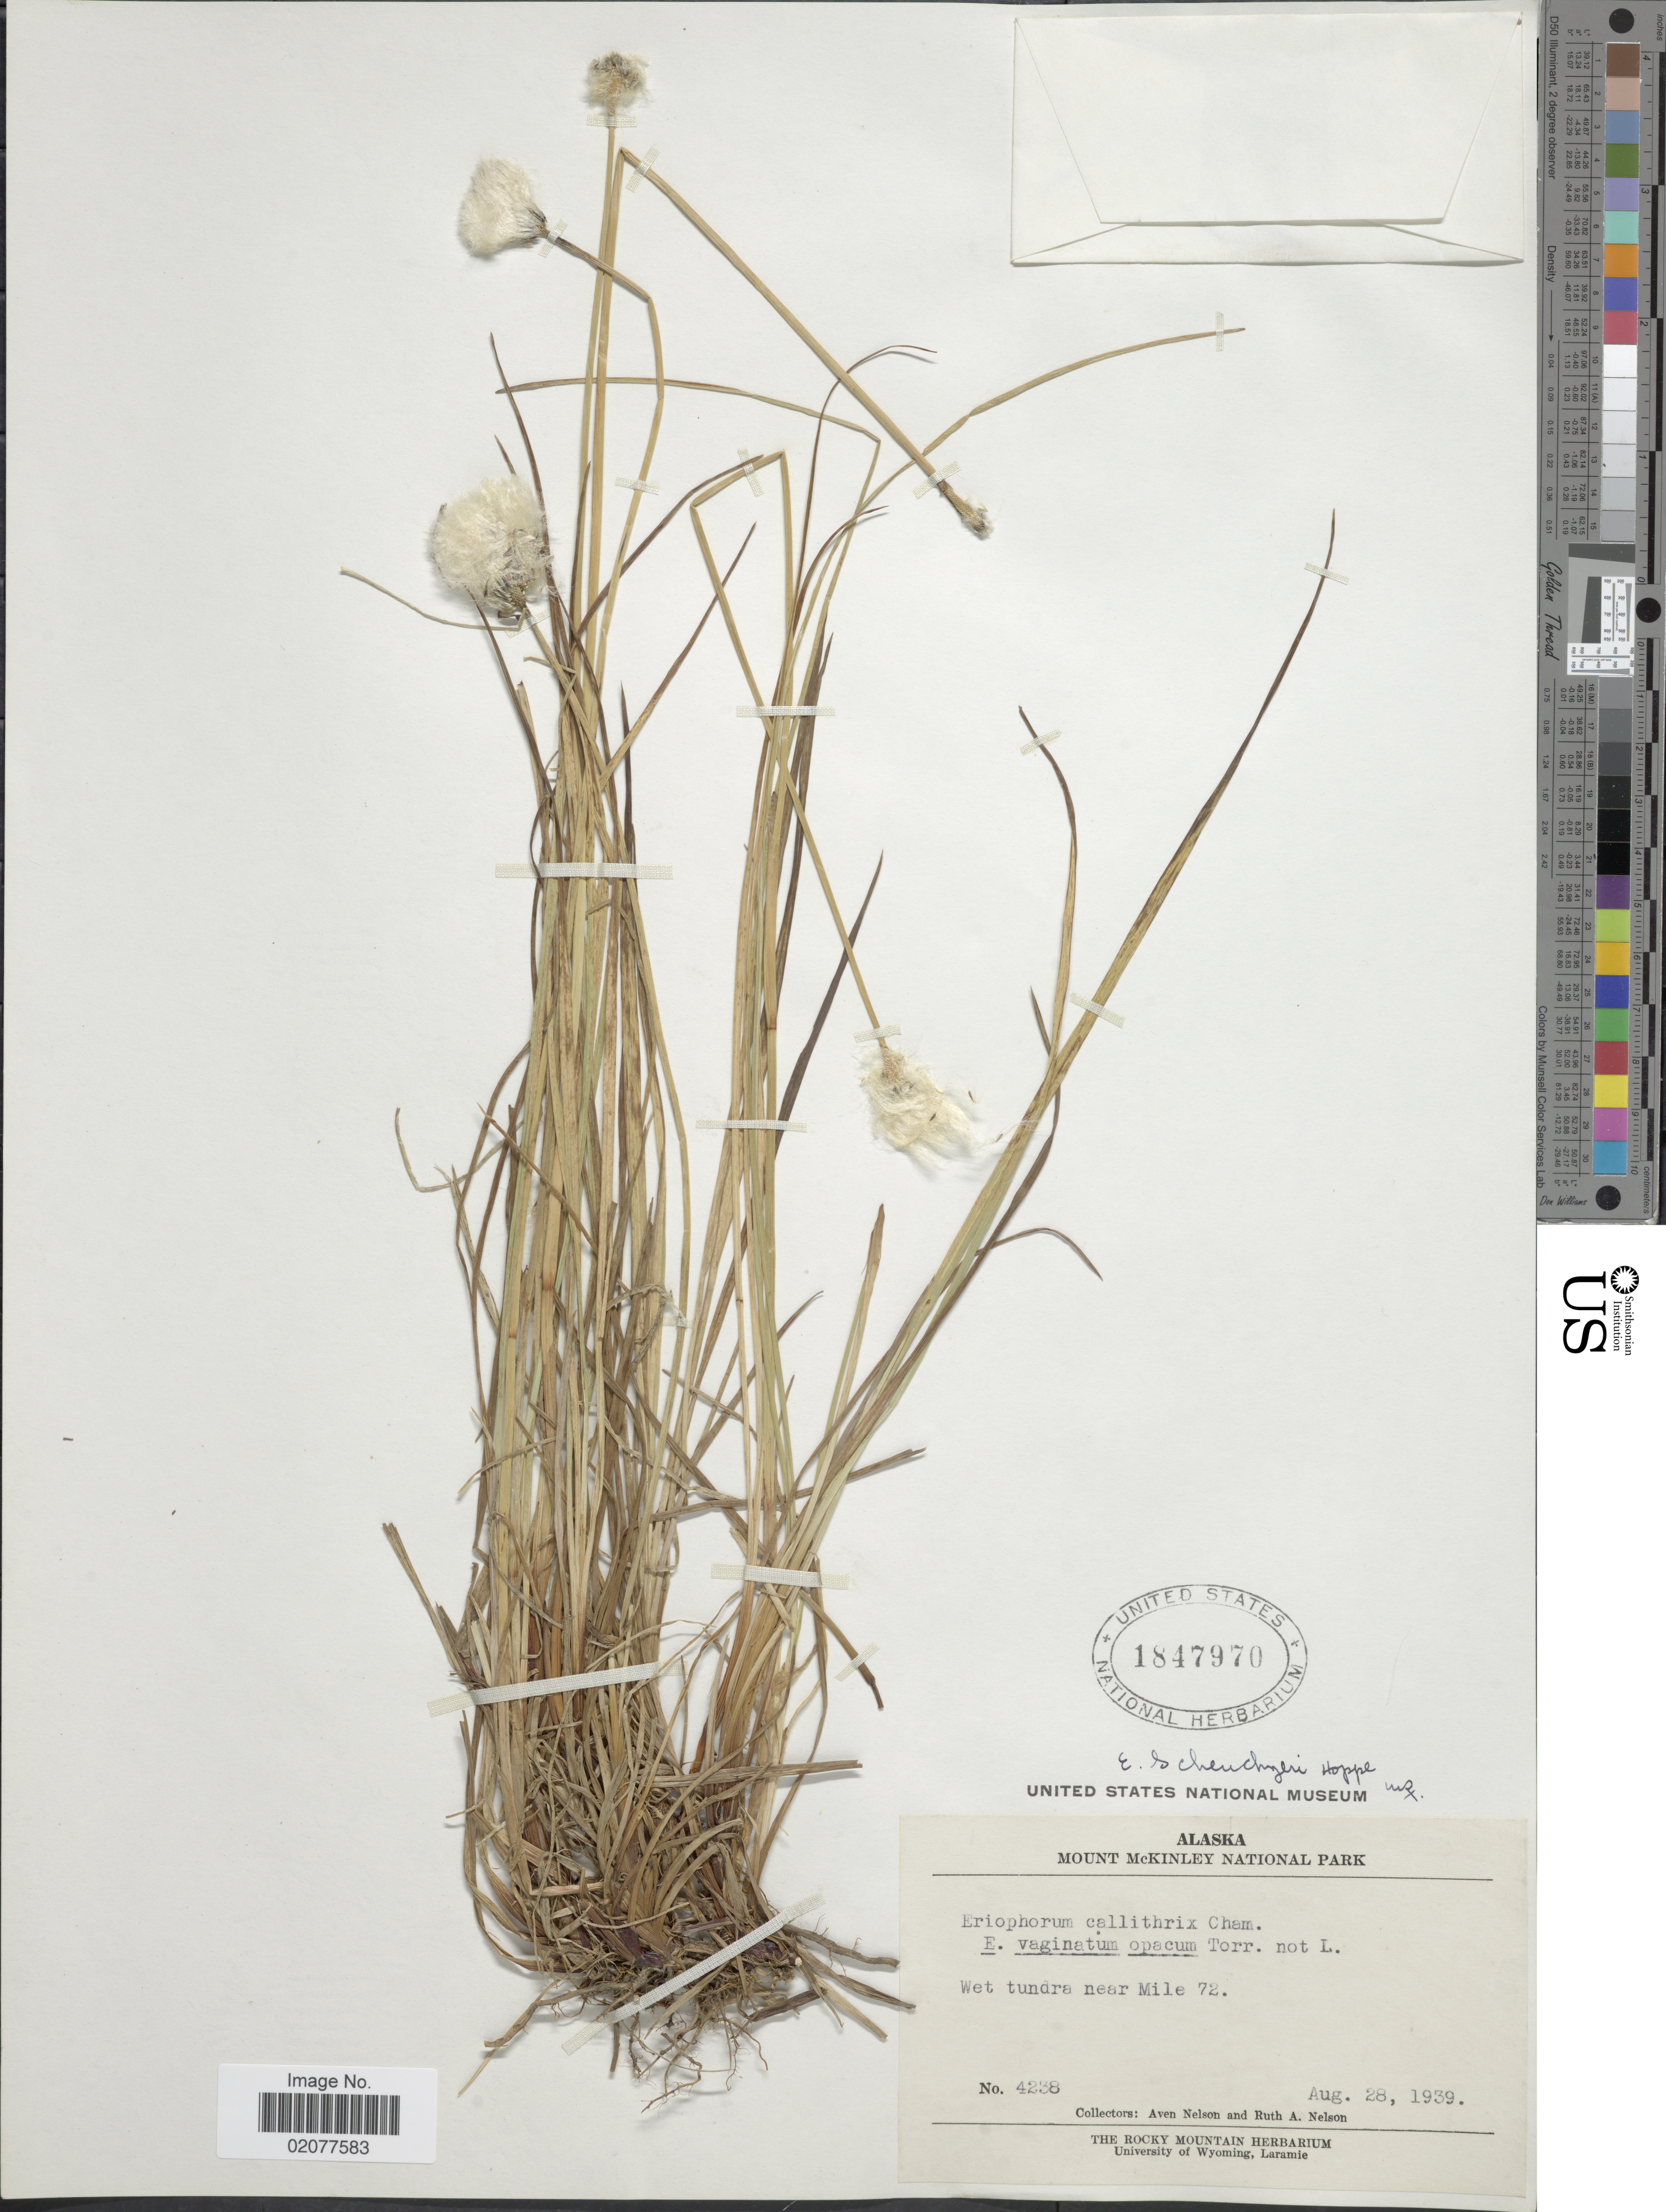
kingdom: Plantae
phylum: Tracheophyta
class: Liliopsida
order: Poales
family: Cyperaceae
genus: Eriophorum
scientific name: Eriophorum scheuchzeri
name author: Hoppe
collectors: A. Nelson & R. A. Nelson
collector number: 4238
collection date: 1939-08-28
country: United States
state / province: Alaska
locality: Alaska Wet tundra near Mile 72.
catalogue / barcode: US 1847970